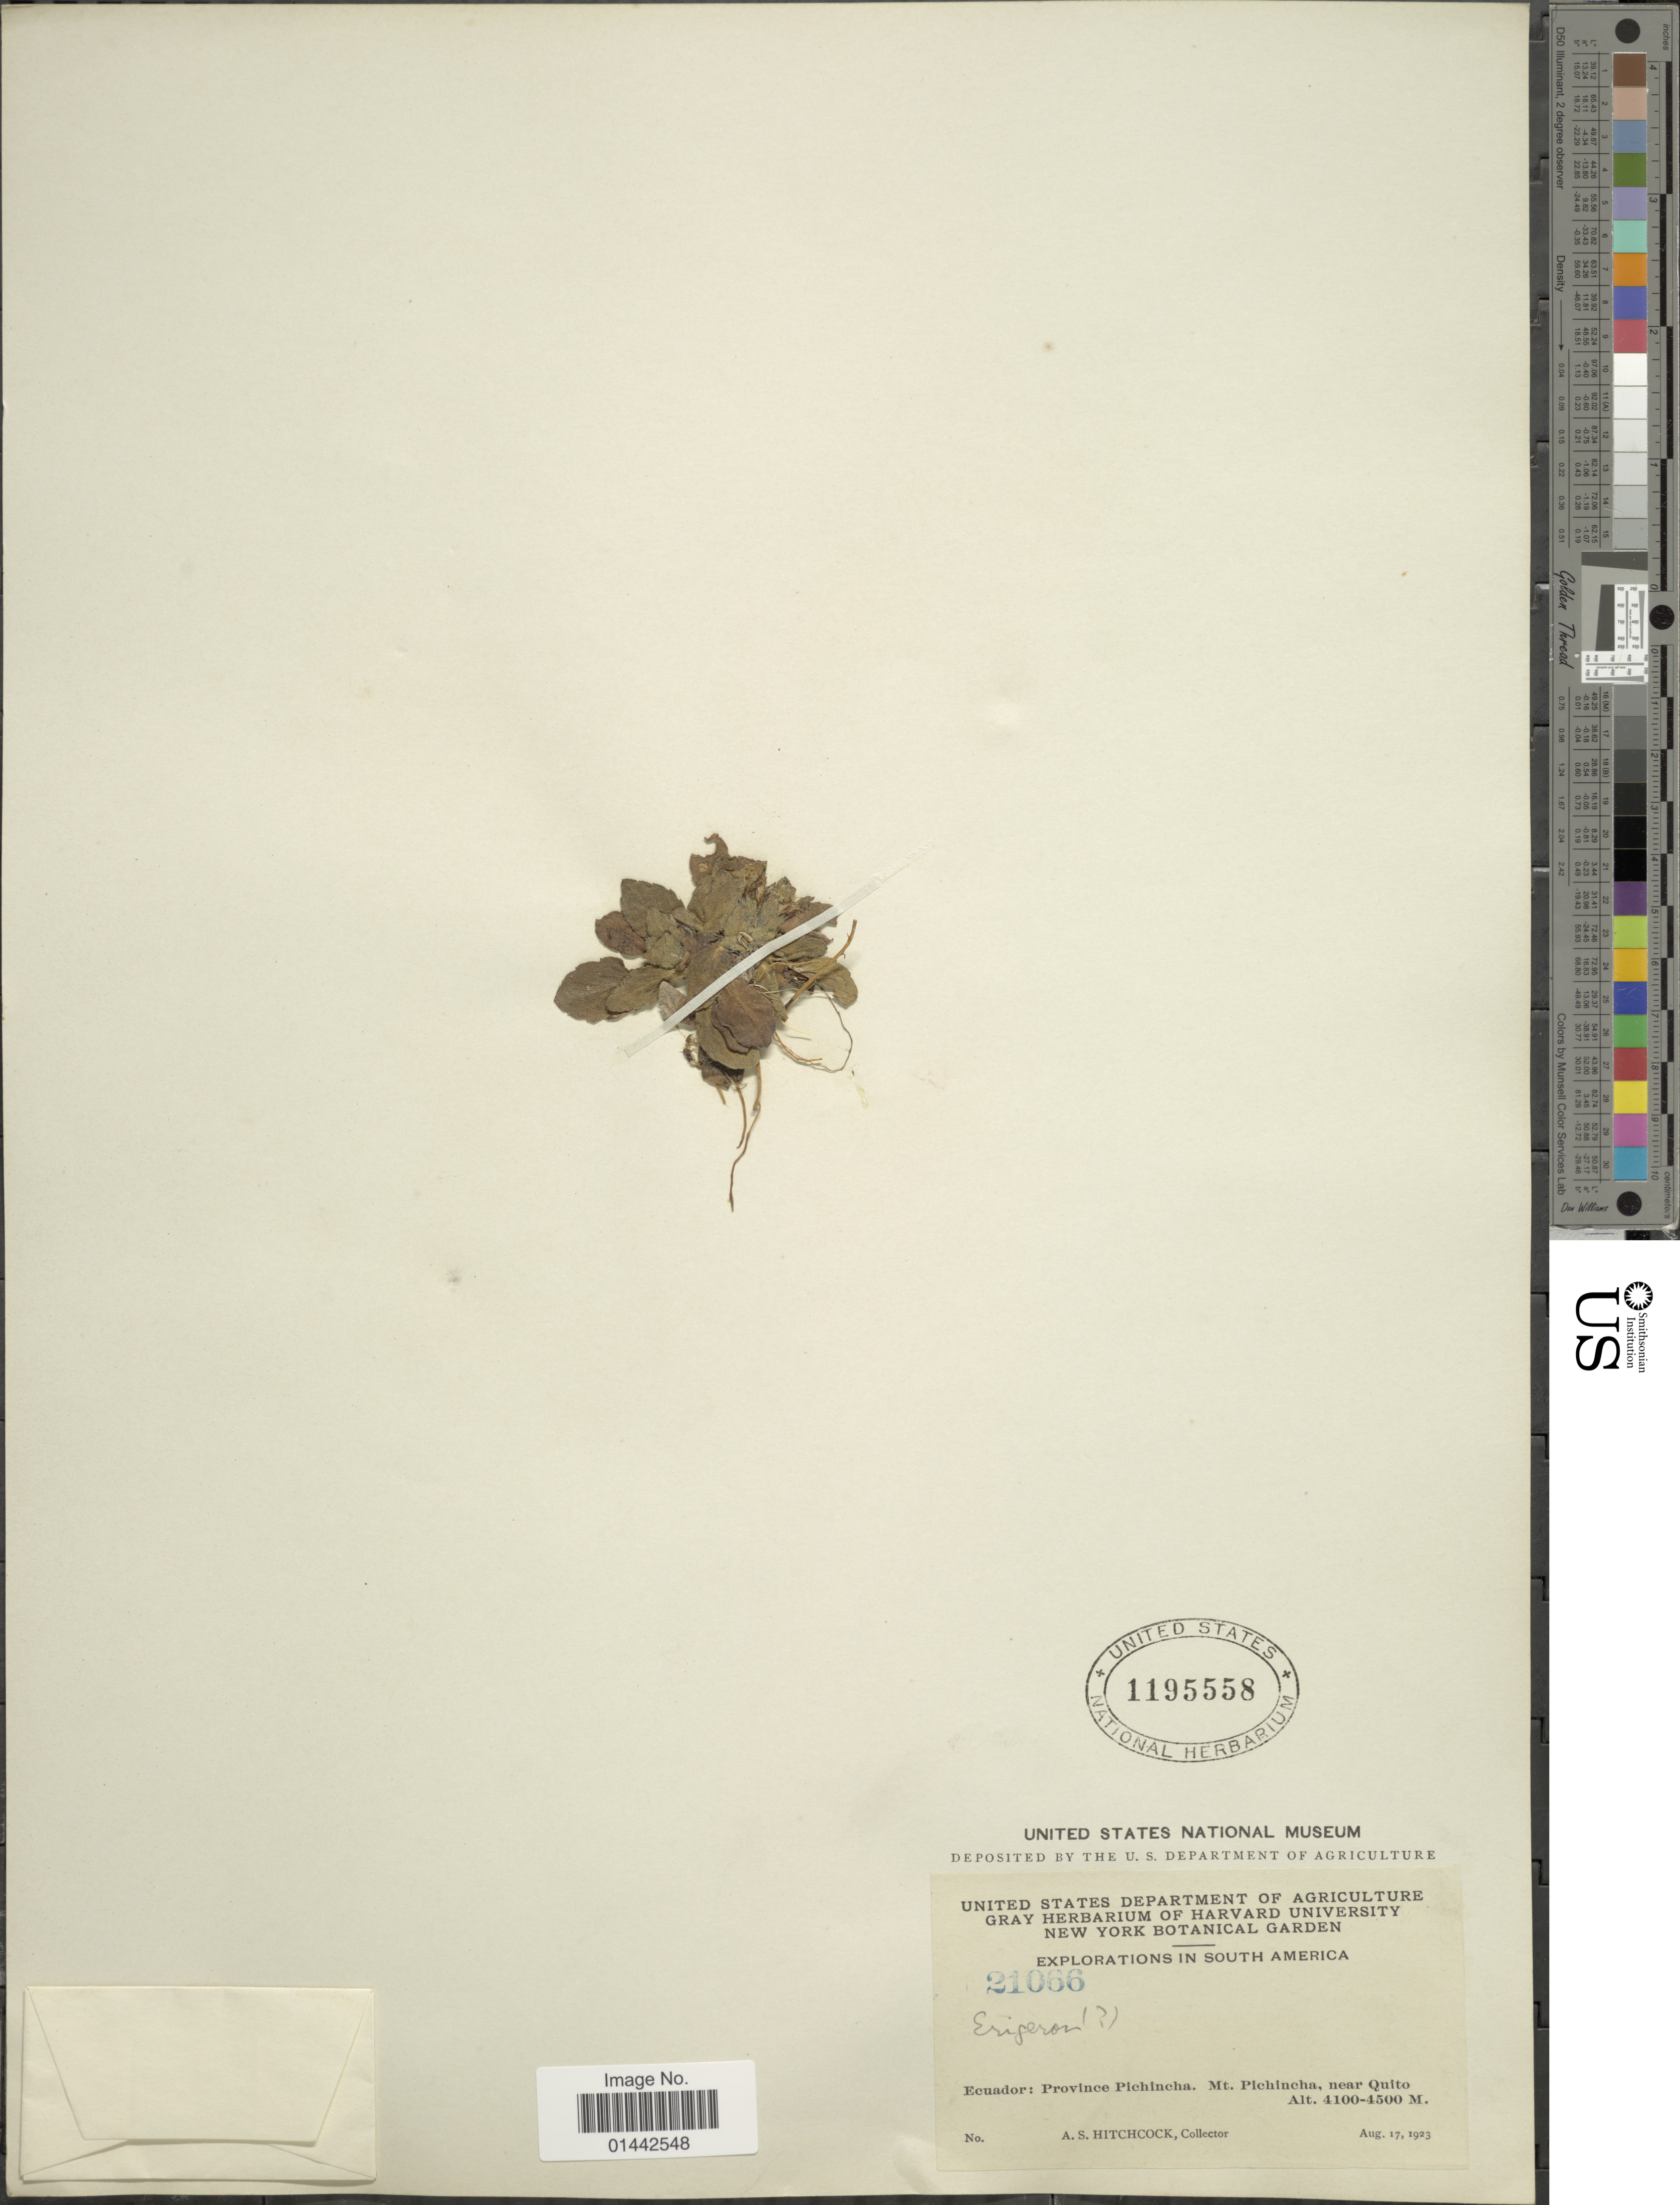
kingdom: Plantae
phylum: Tracheophyta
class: Magnoliopsida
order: Asterales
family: Asteraceae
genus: Erigeron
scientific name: Erigeron sp.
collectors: A. S. Hitchcock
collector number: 21066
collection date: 1923-08-17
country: Ecuador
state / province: Pichincha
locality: Mt. Pichincha, near Quito.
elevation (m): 4100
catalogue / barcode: US 1195558